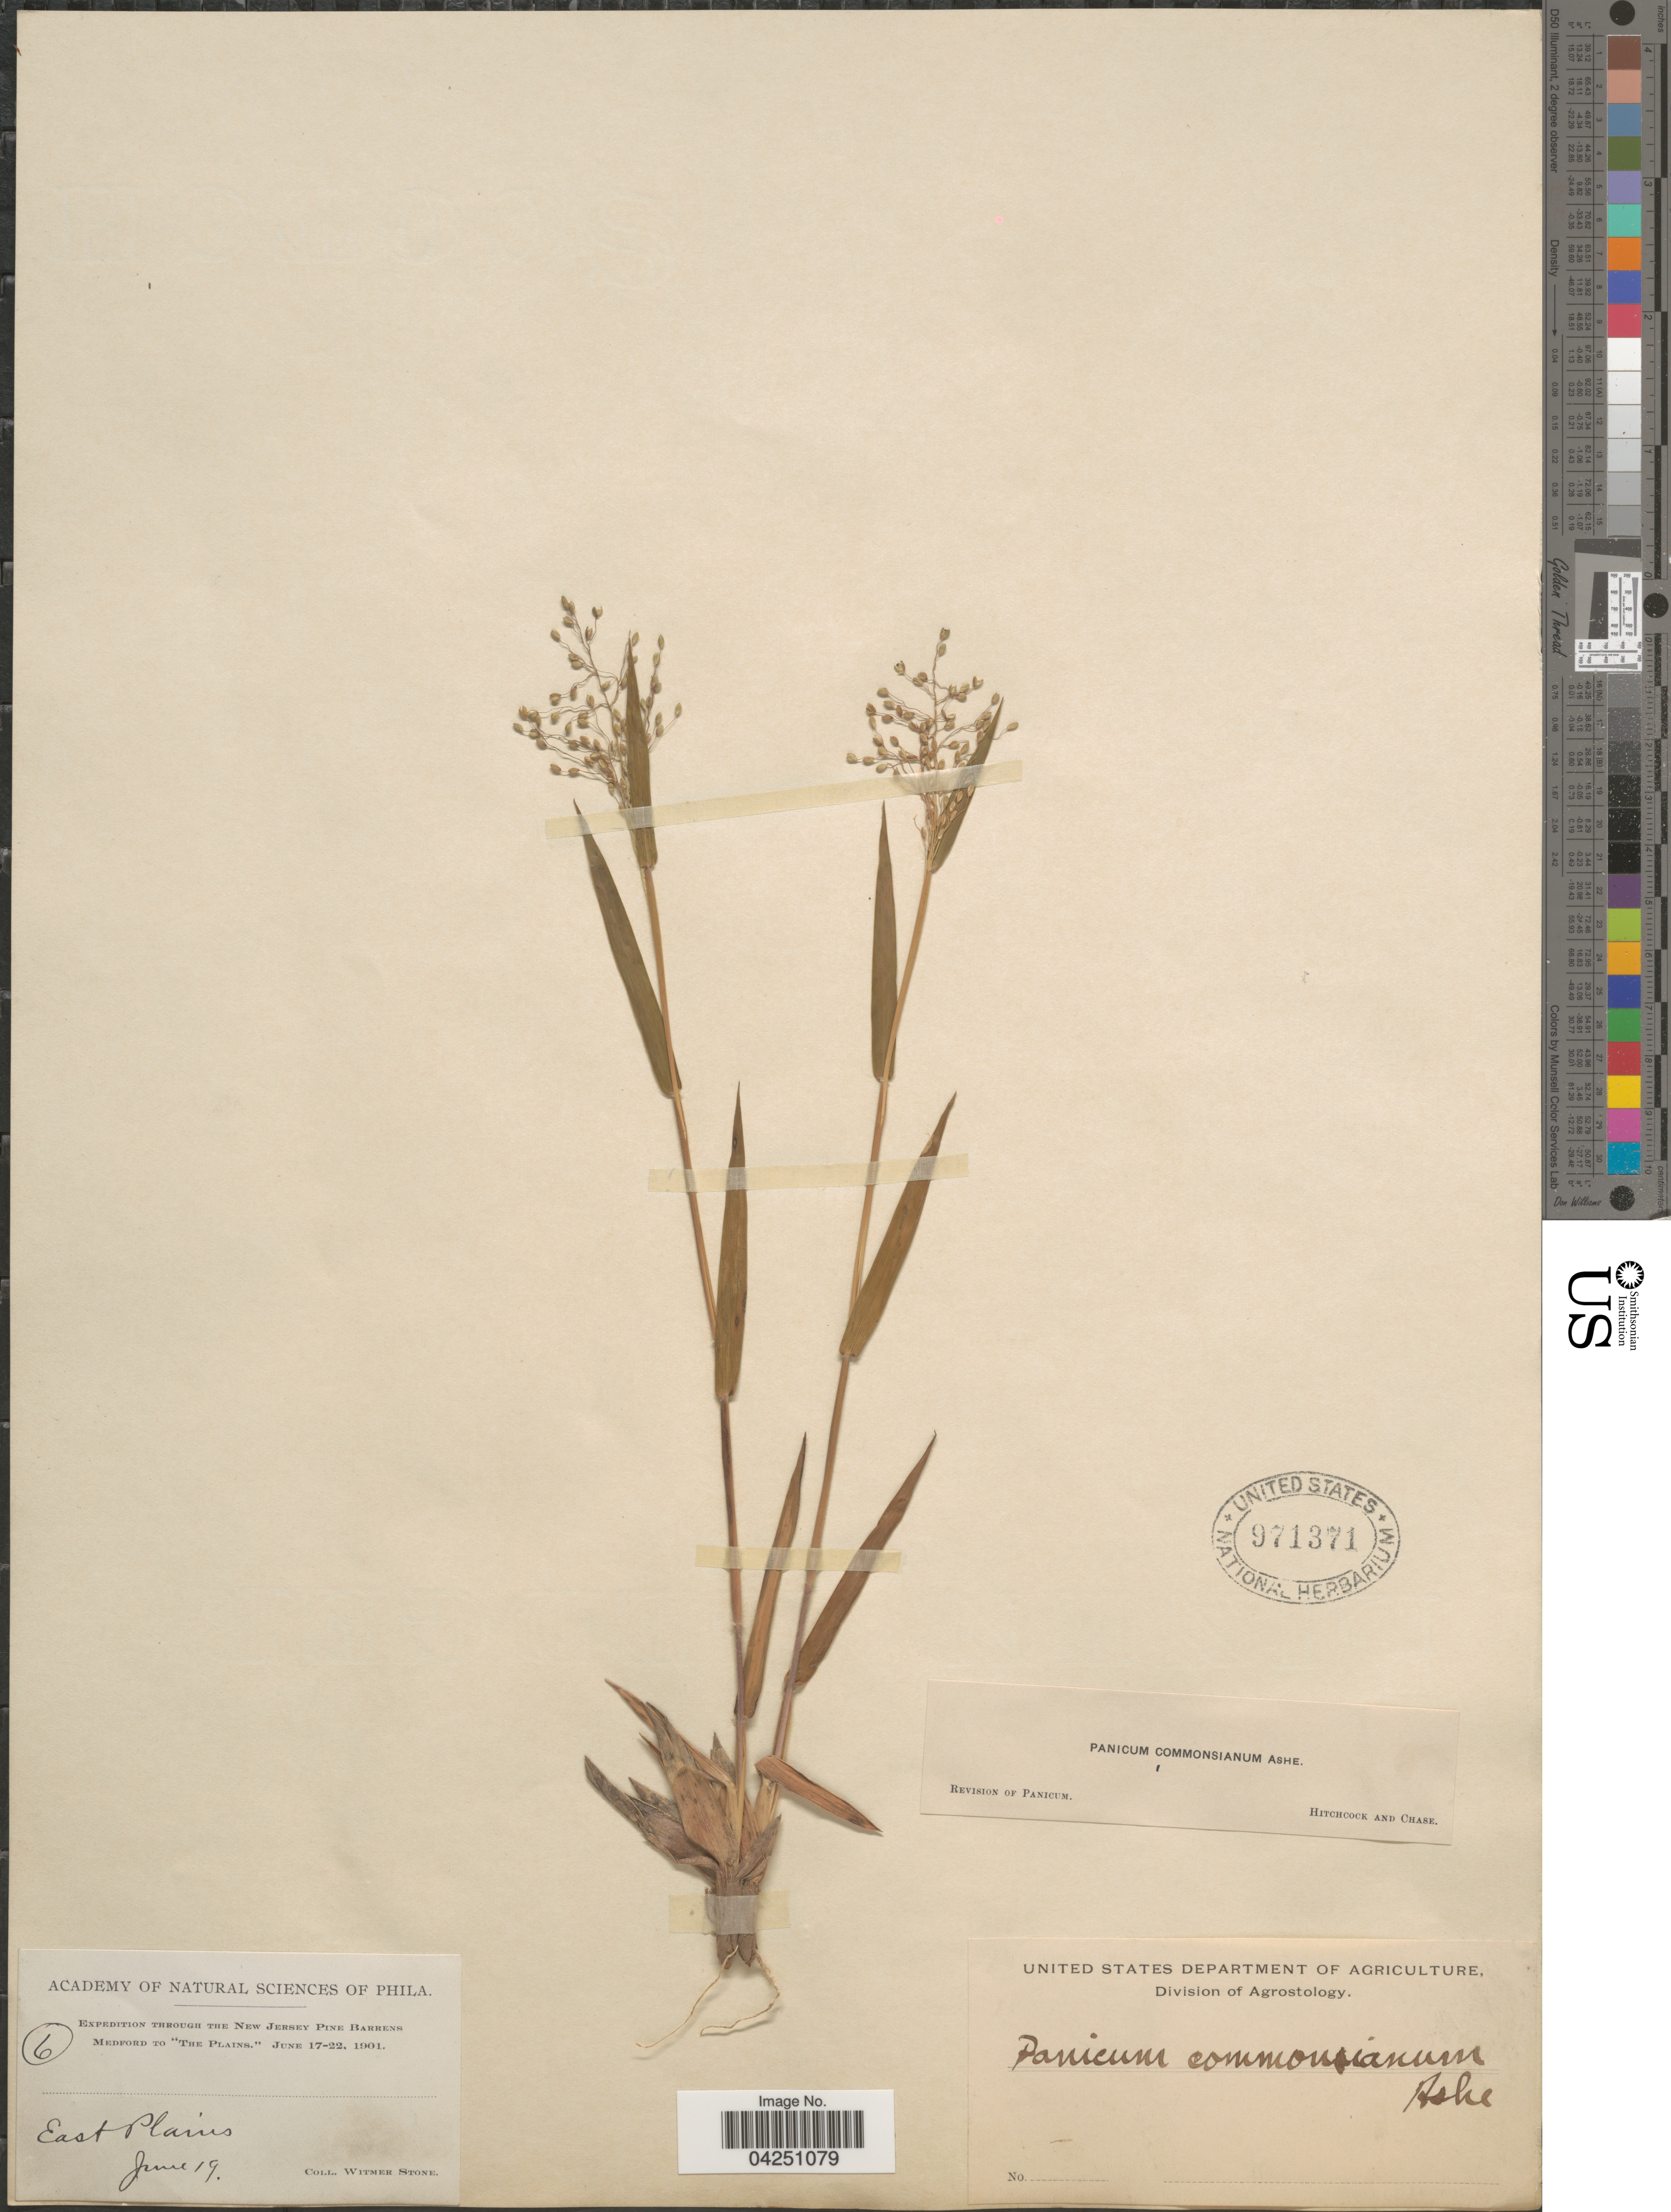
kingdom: Plantae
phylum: Tracheophyta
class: Liliopsida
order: Poales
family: Poaceae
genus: Dichanthelium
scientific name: Dichanthelium acuminatum var. acuminatum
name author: (Sw.) Gould & C.A. Clark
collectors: W. Stone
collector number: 6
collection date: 1901-06-19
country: United States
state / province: New Jersey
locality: Expedition through the New Jersey Pine Barrens Medford to "The Plains." June 17-22, 1901. East Plains.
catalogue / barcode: US 971371